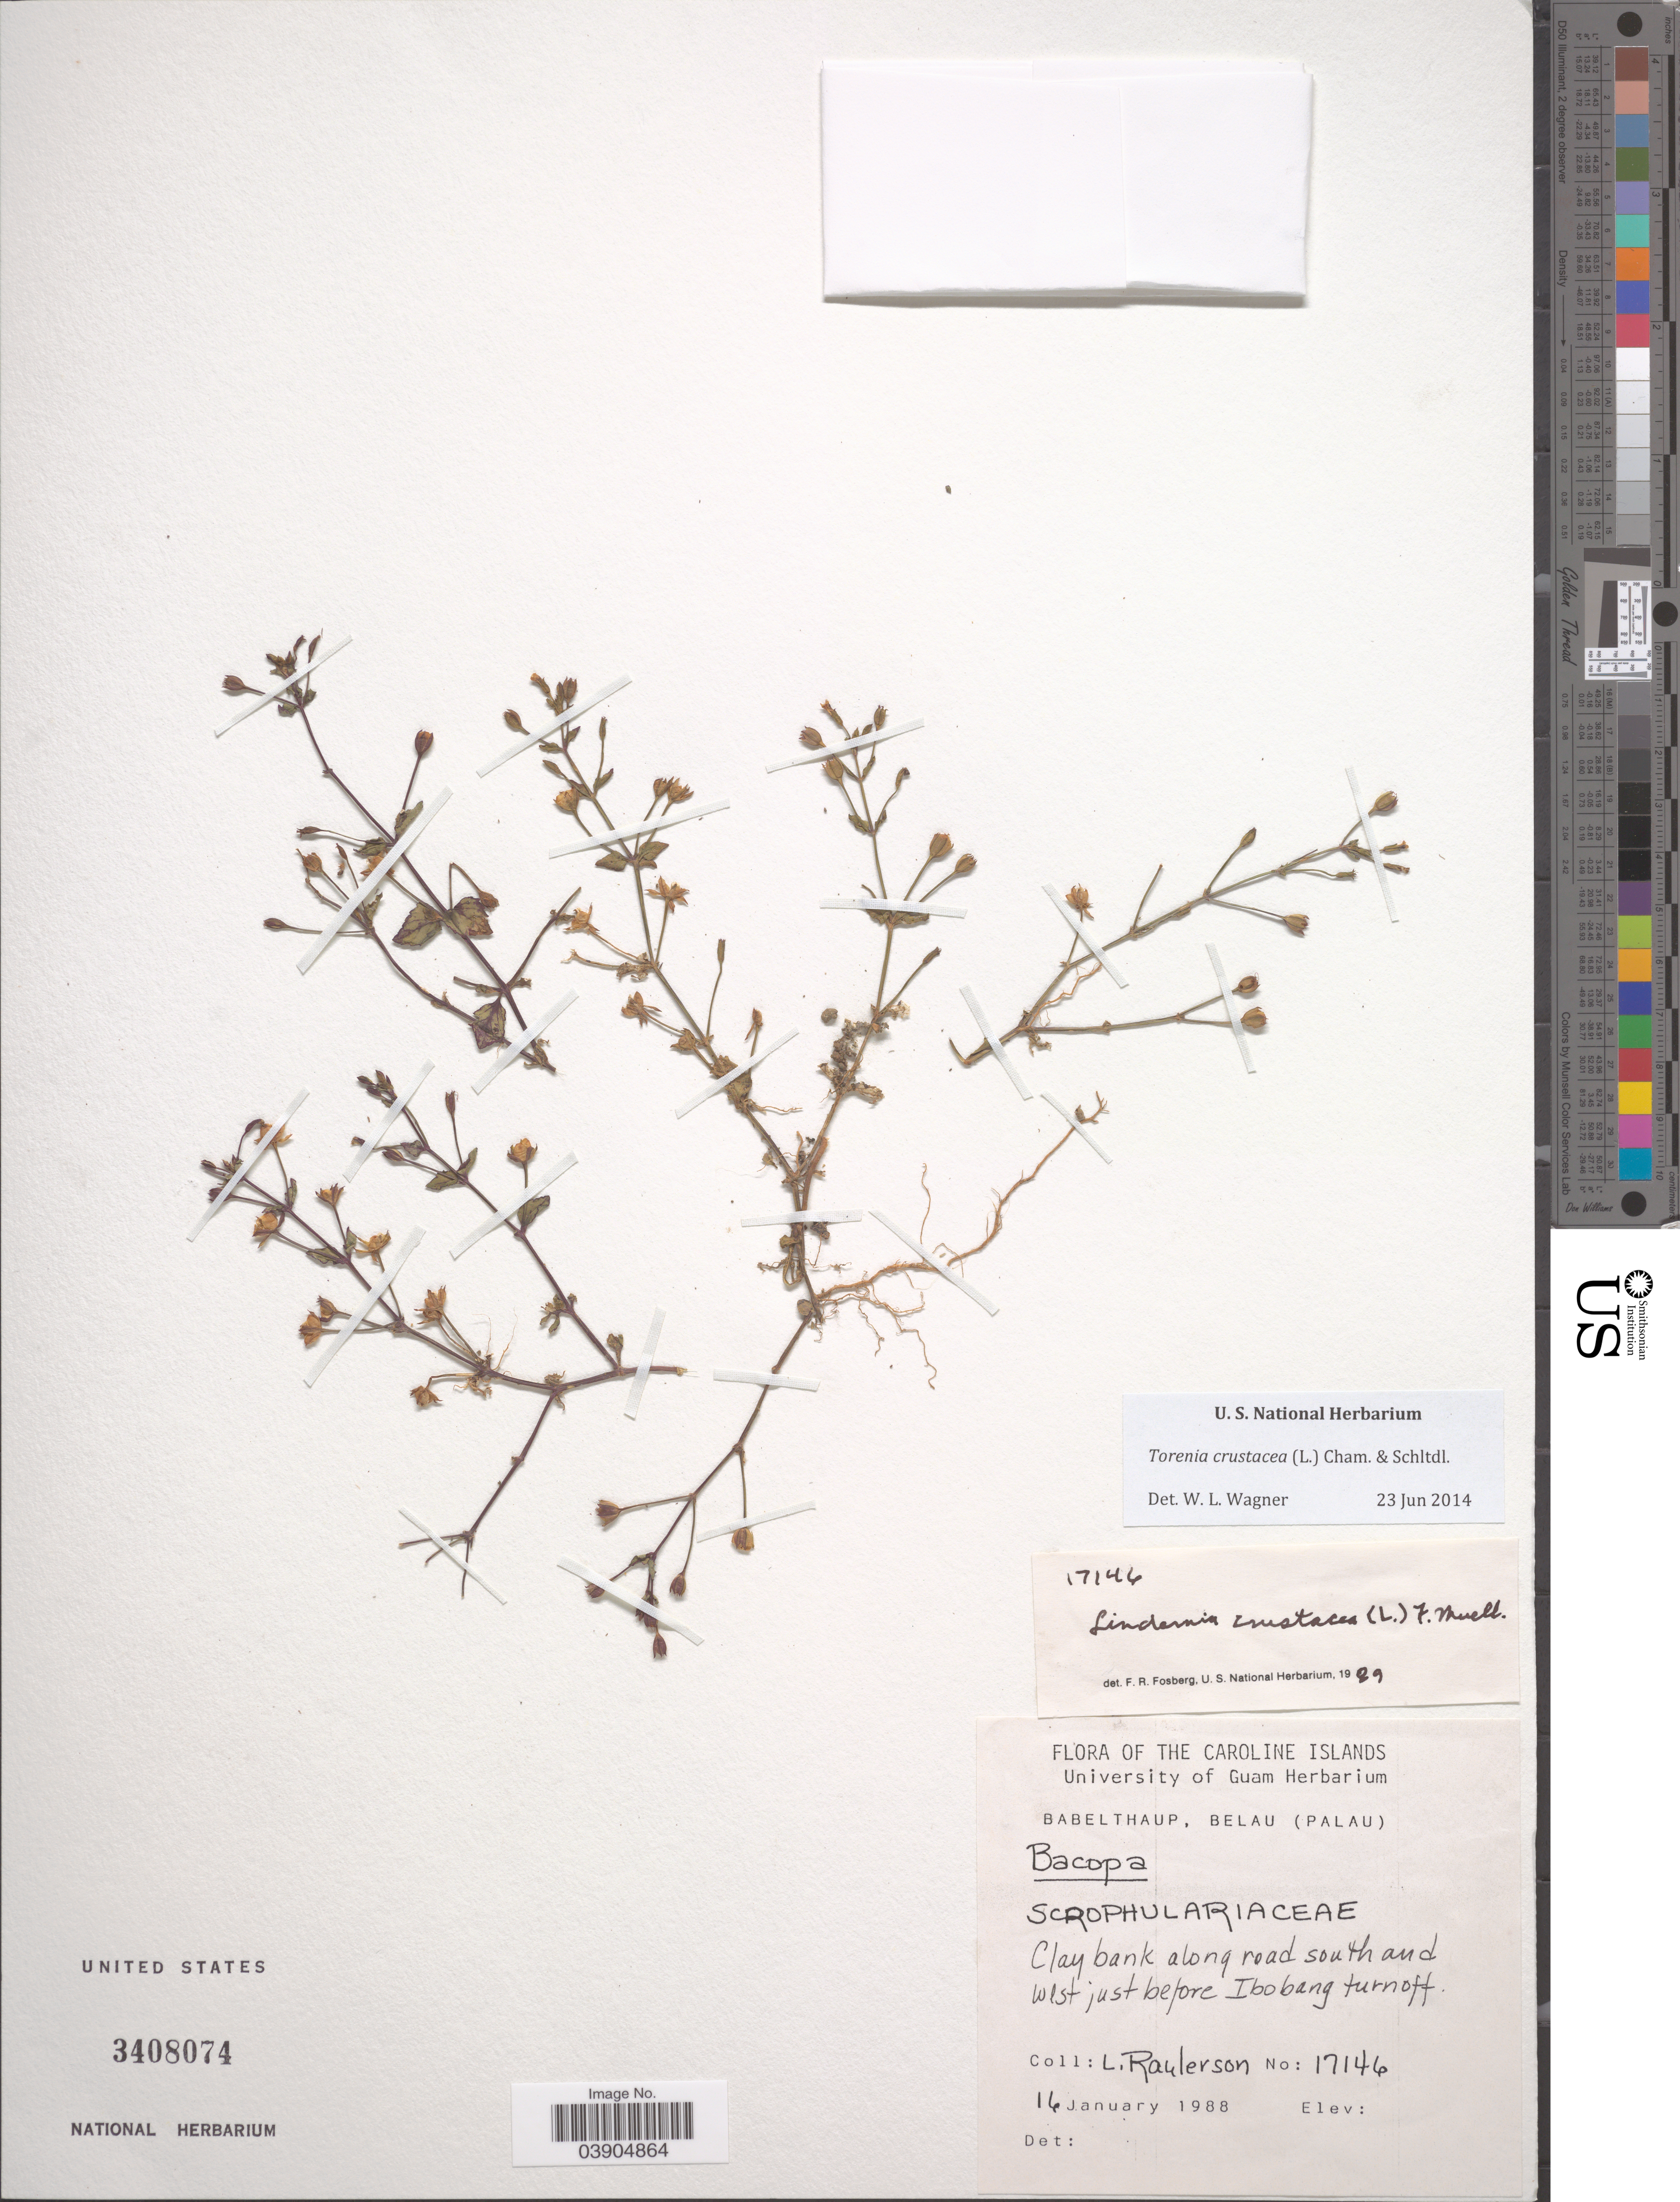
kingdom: Plantae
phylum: Tracheophyta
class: Magnoliopsida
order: Lamiales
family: Linderniaceae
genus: Lindernia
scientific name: Lindernia crustacea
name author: (L.) F. Muell.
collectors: L. Raulerson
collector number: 17146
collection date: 1988-01-16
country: Palau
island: Babeldaob [Babelthuap]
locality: The Caroline Islands. Babelthaup (Palau). Along road south and west just before Ibobang turnoff.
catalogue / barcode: US 3408074